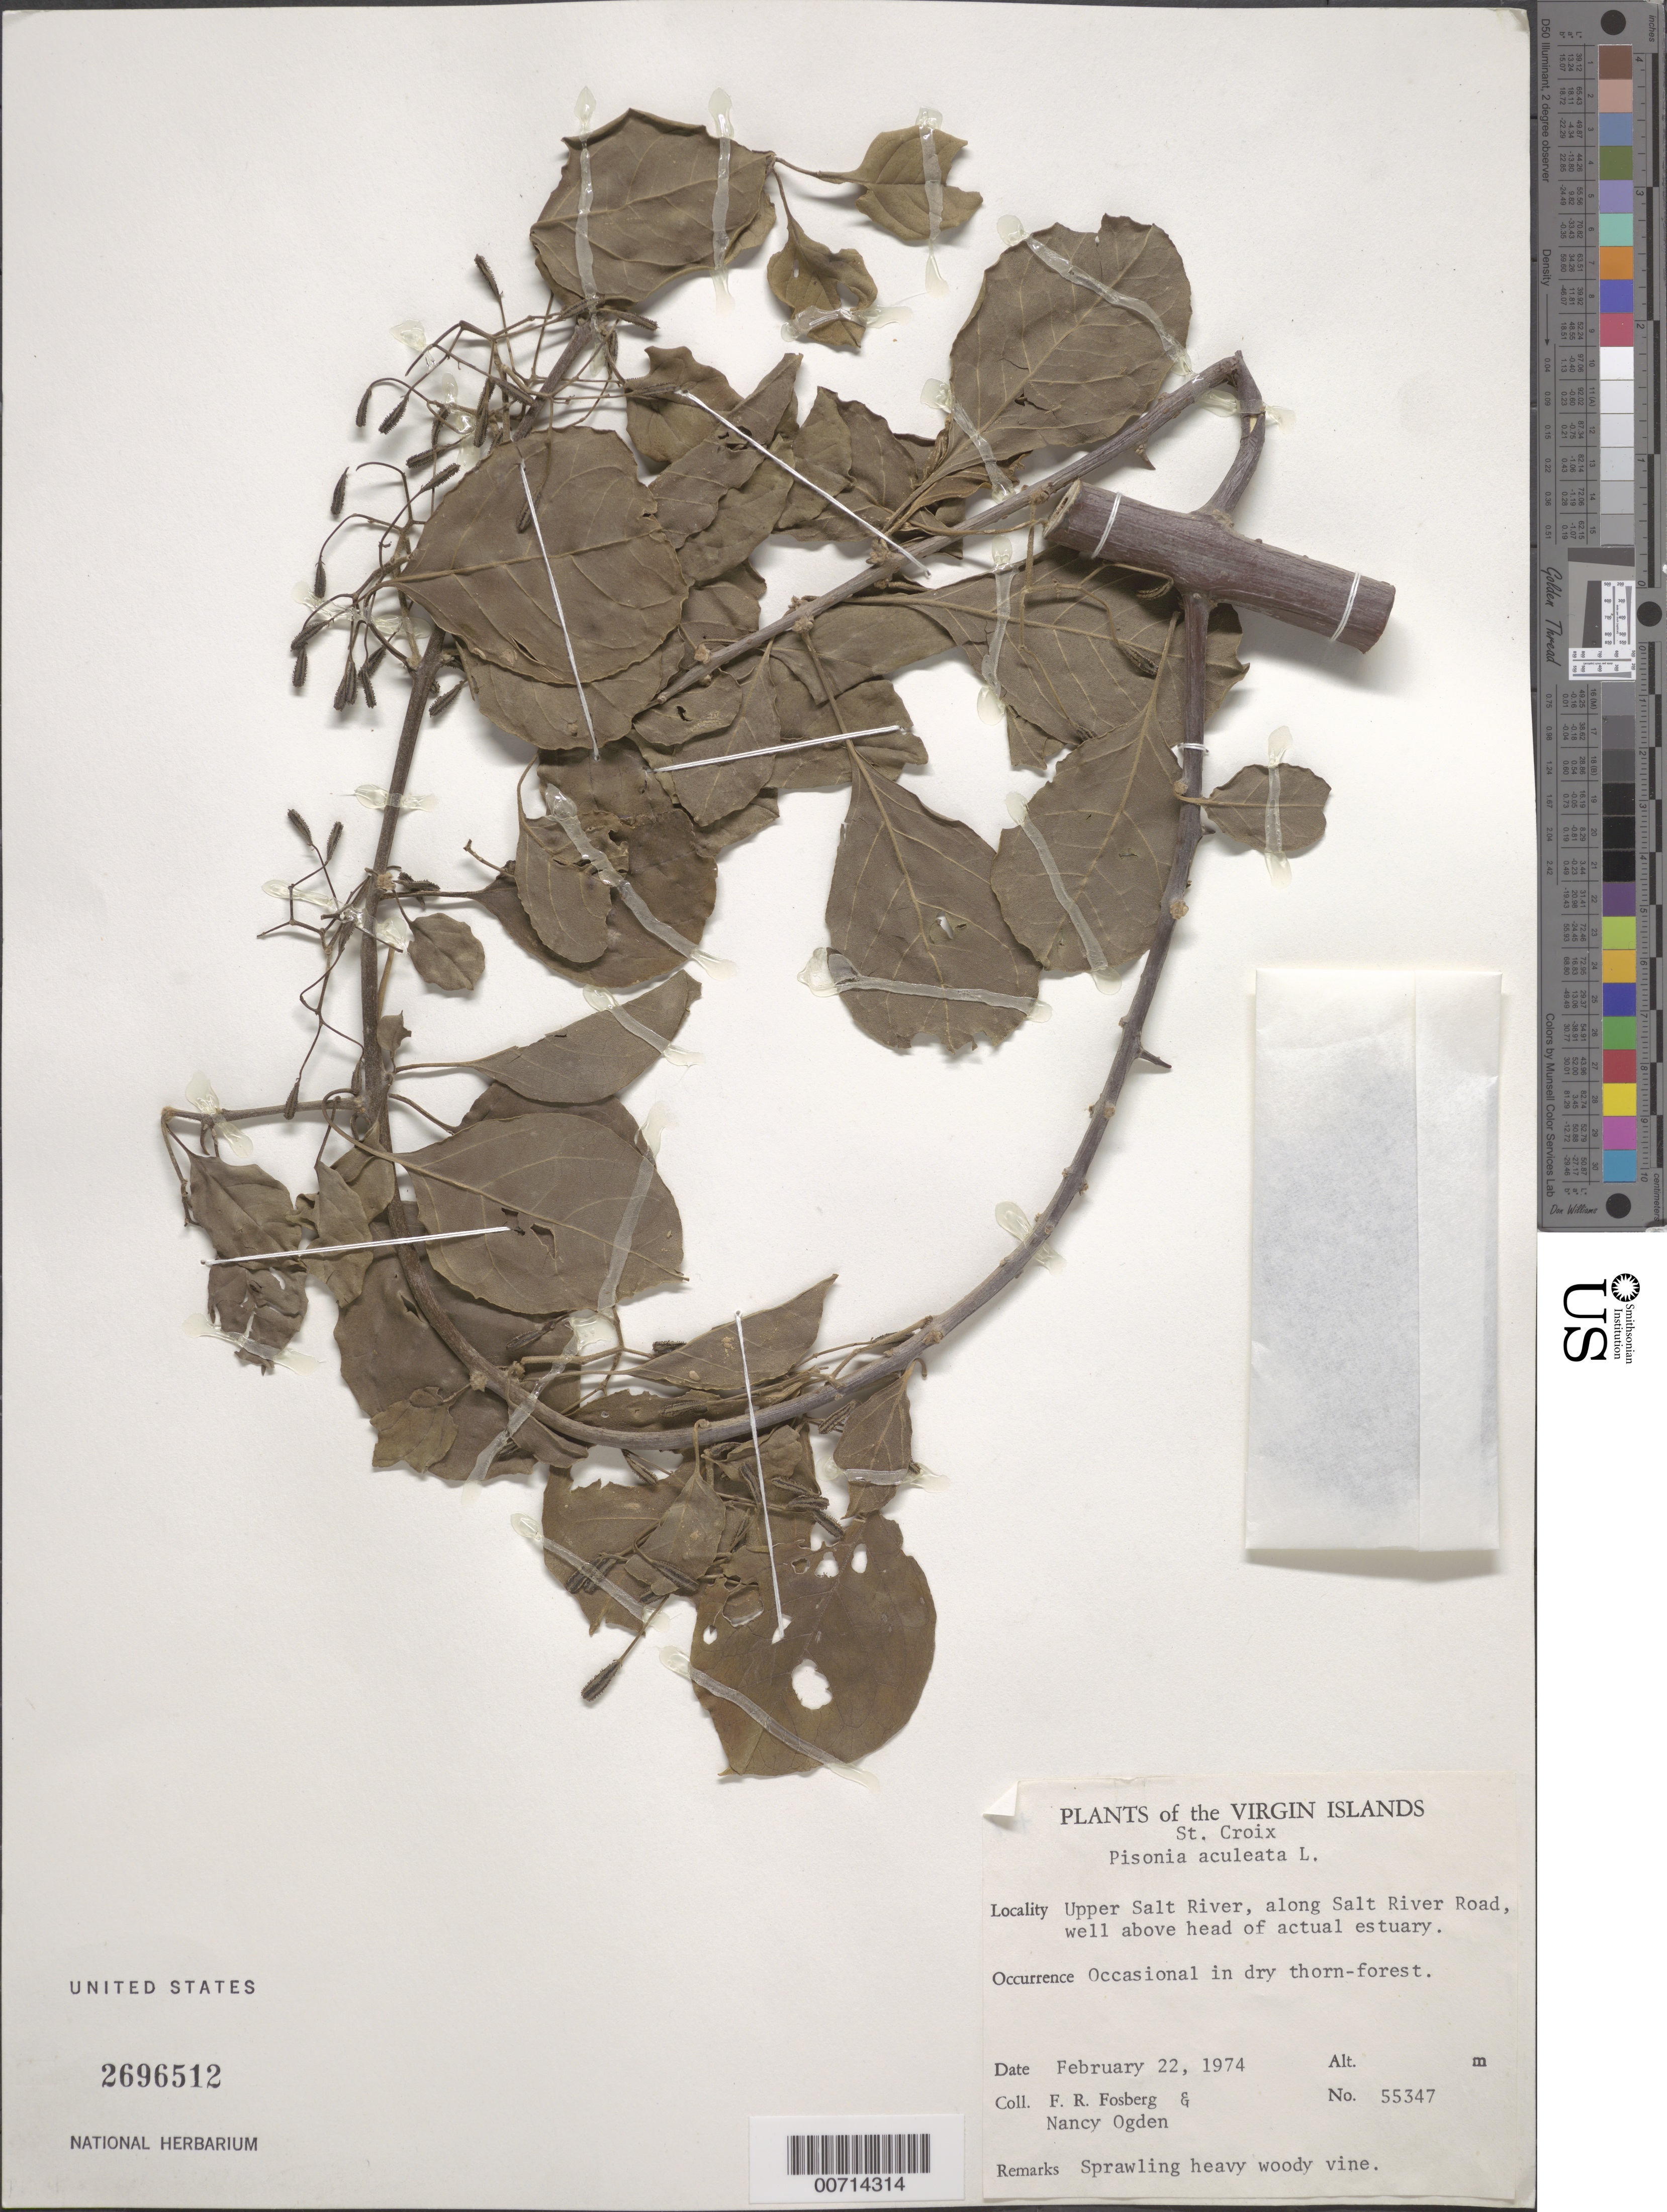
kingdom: Plantae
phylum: Tracheophyta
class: Magnoliopsida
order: Caryophyllales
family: Nyctaginaceae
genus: Pisonia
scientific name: Pisonia aculeata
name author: L.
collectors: F. R. Fosberg & N. Ogden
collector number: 55347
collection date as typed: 22 Feb 1974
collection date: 1974-02-22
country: U.S. Virgin Islands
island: St. Croix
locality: Upper Salt River, along Salt River Road, well above head of actual estuary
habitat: Dry thorn-forest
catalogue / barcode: US 2696512